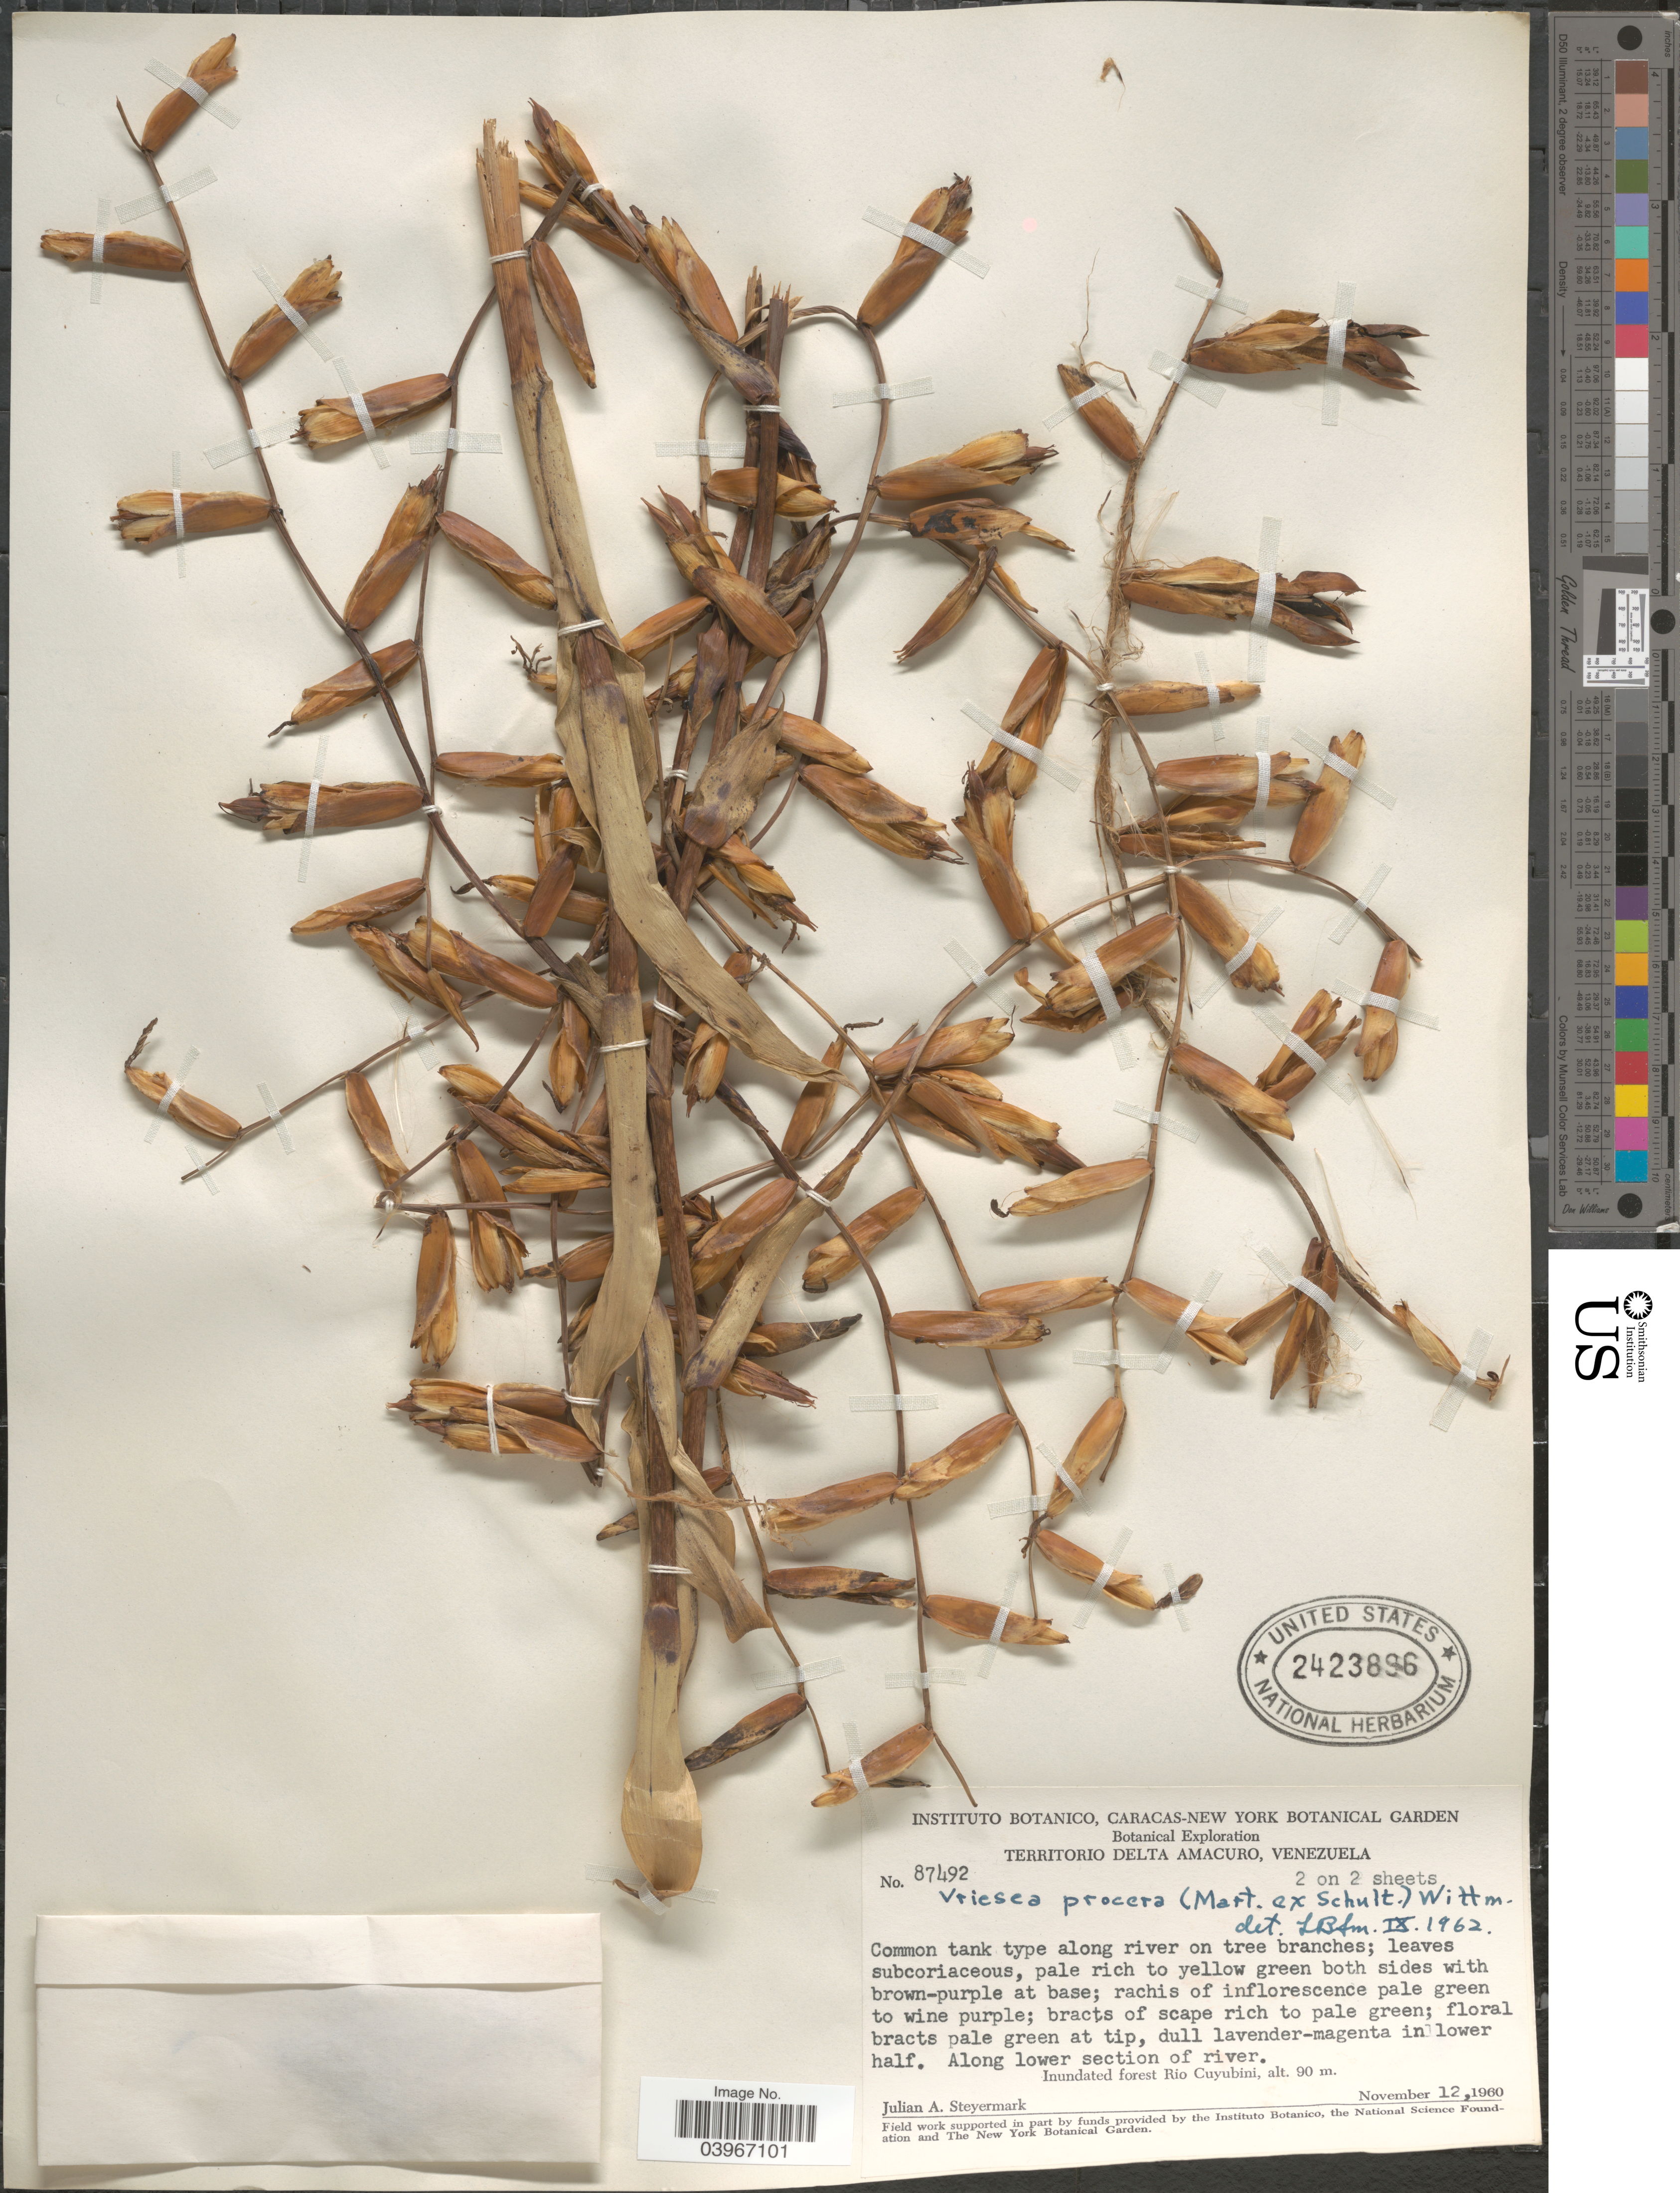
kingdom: Plantae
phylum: Tracheophyta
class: Liliopsida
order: Poales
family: Bromeliaceae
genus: Vriesea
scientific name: Vriesea procera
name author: (Mart. ex Schult. & Schult. f.) Wittm.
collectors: J. Steyermark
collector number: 87492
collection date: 1960-11-12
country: Venezuela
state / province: Delta Amacuro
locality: Territorio Delta Amacuro. Inundated forest Rio Cuyubini.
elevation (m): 90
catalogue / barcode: US 2423896